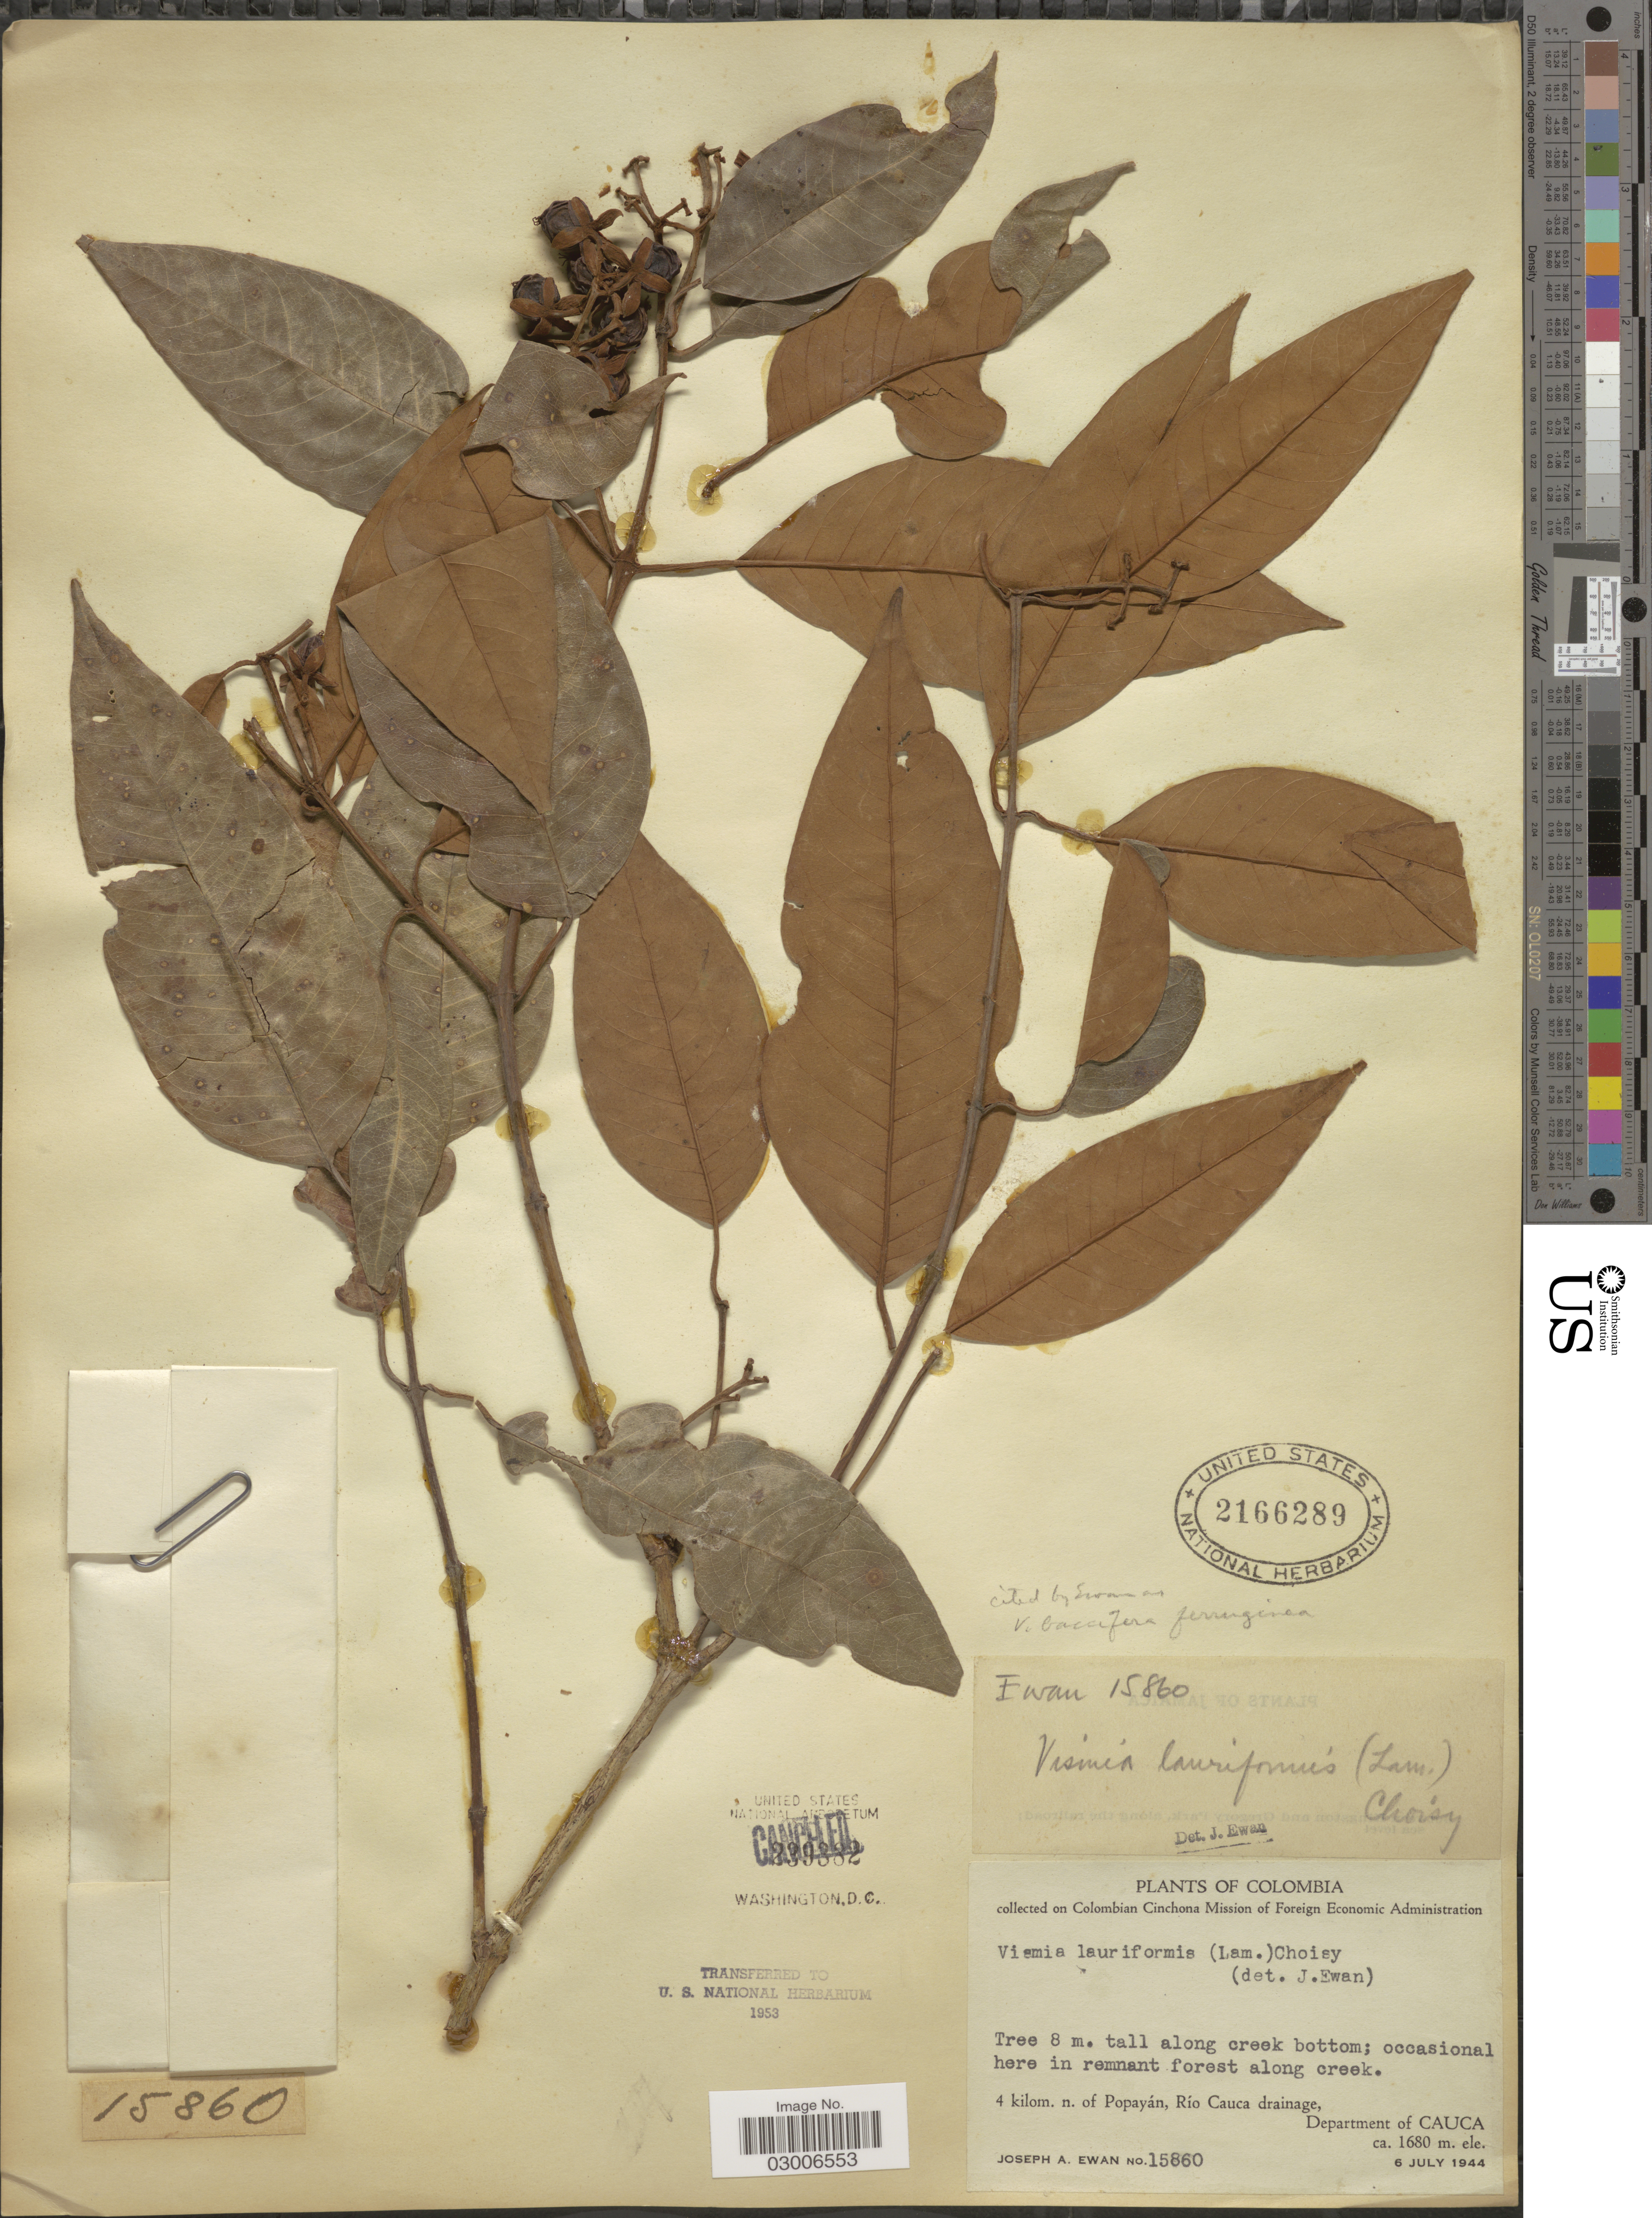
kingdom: Plantae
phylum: Tracheophyta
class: Magnoliopsida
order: Malpighiales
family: Hypericaceae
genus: Vismia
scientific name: Vismia baccifera subsp. ferruginea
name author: (Kunth) Ewan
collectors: J. A. Ewan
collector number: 15860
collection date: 1944-07-06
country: Colombia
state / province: Cauca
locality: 4 kilom. n. of Popayán, Río Cauca drainage, Department of Cauca.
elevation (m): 1680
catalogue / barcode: US 2166289